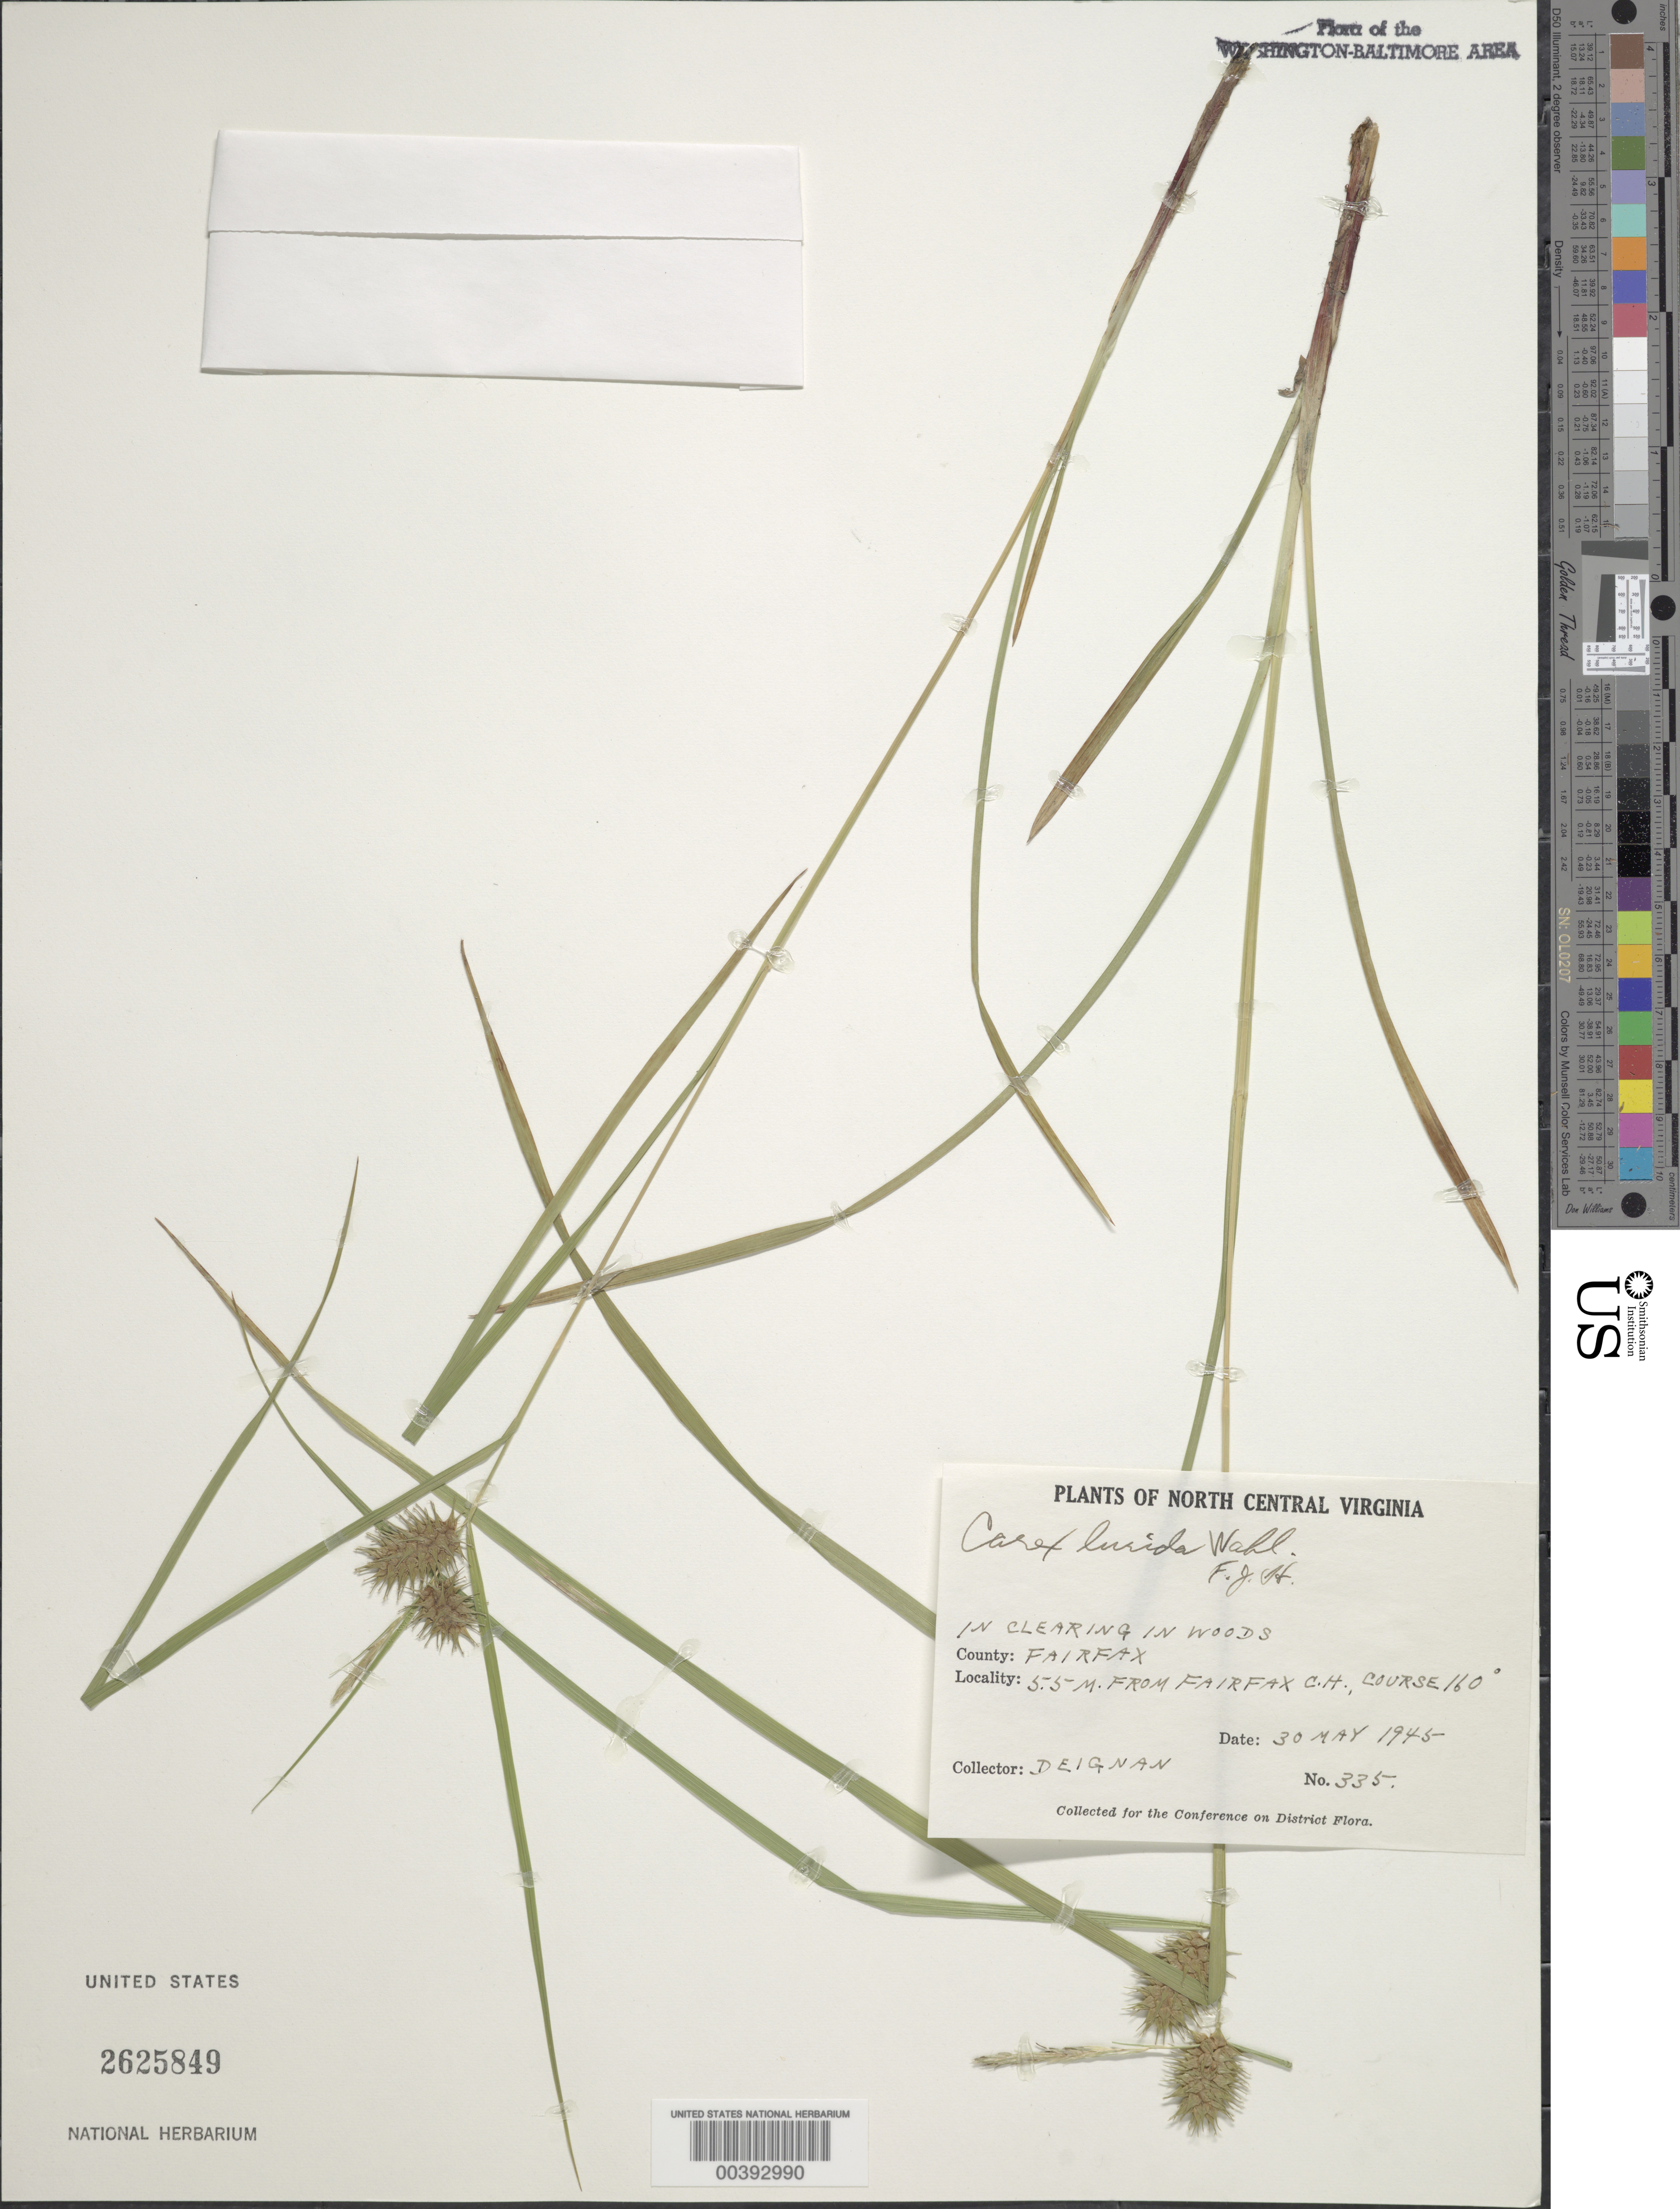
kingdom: Plantae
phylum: Tracheophyta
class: Liliopsida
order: Poales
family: Cyperaceae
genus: Carex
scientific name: Carex lurida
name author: Wahlenb.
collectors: H. Deignan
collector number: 335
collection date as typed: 30 May 1945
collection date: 1945-05-30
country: United States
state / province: Virginia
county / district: Fairfax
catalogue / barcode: US 2625849